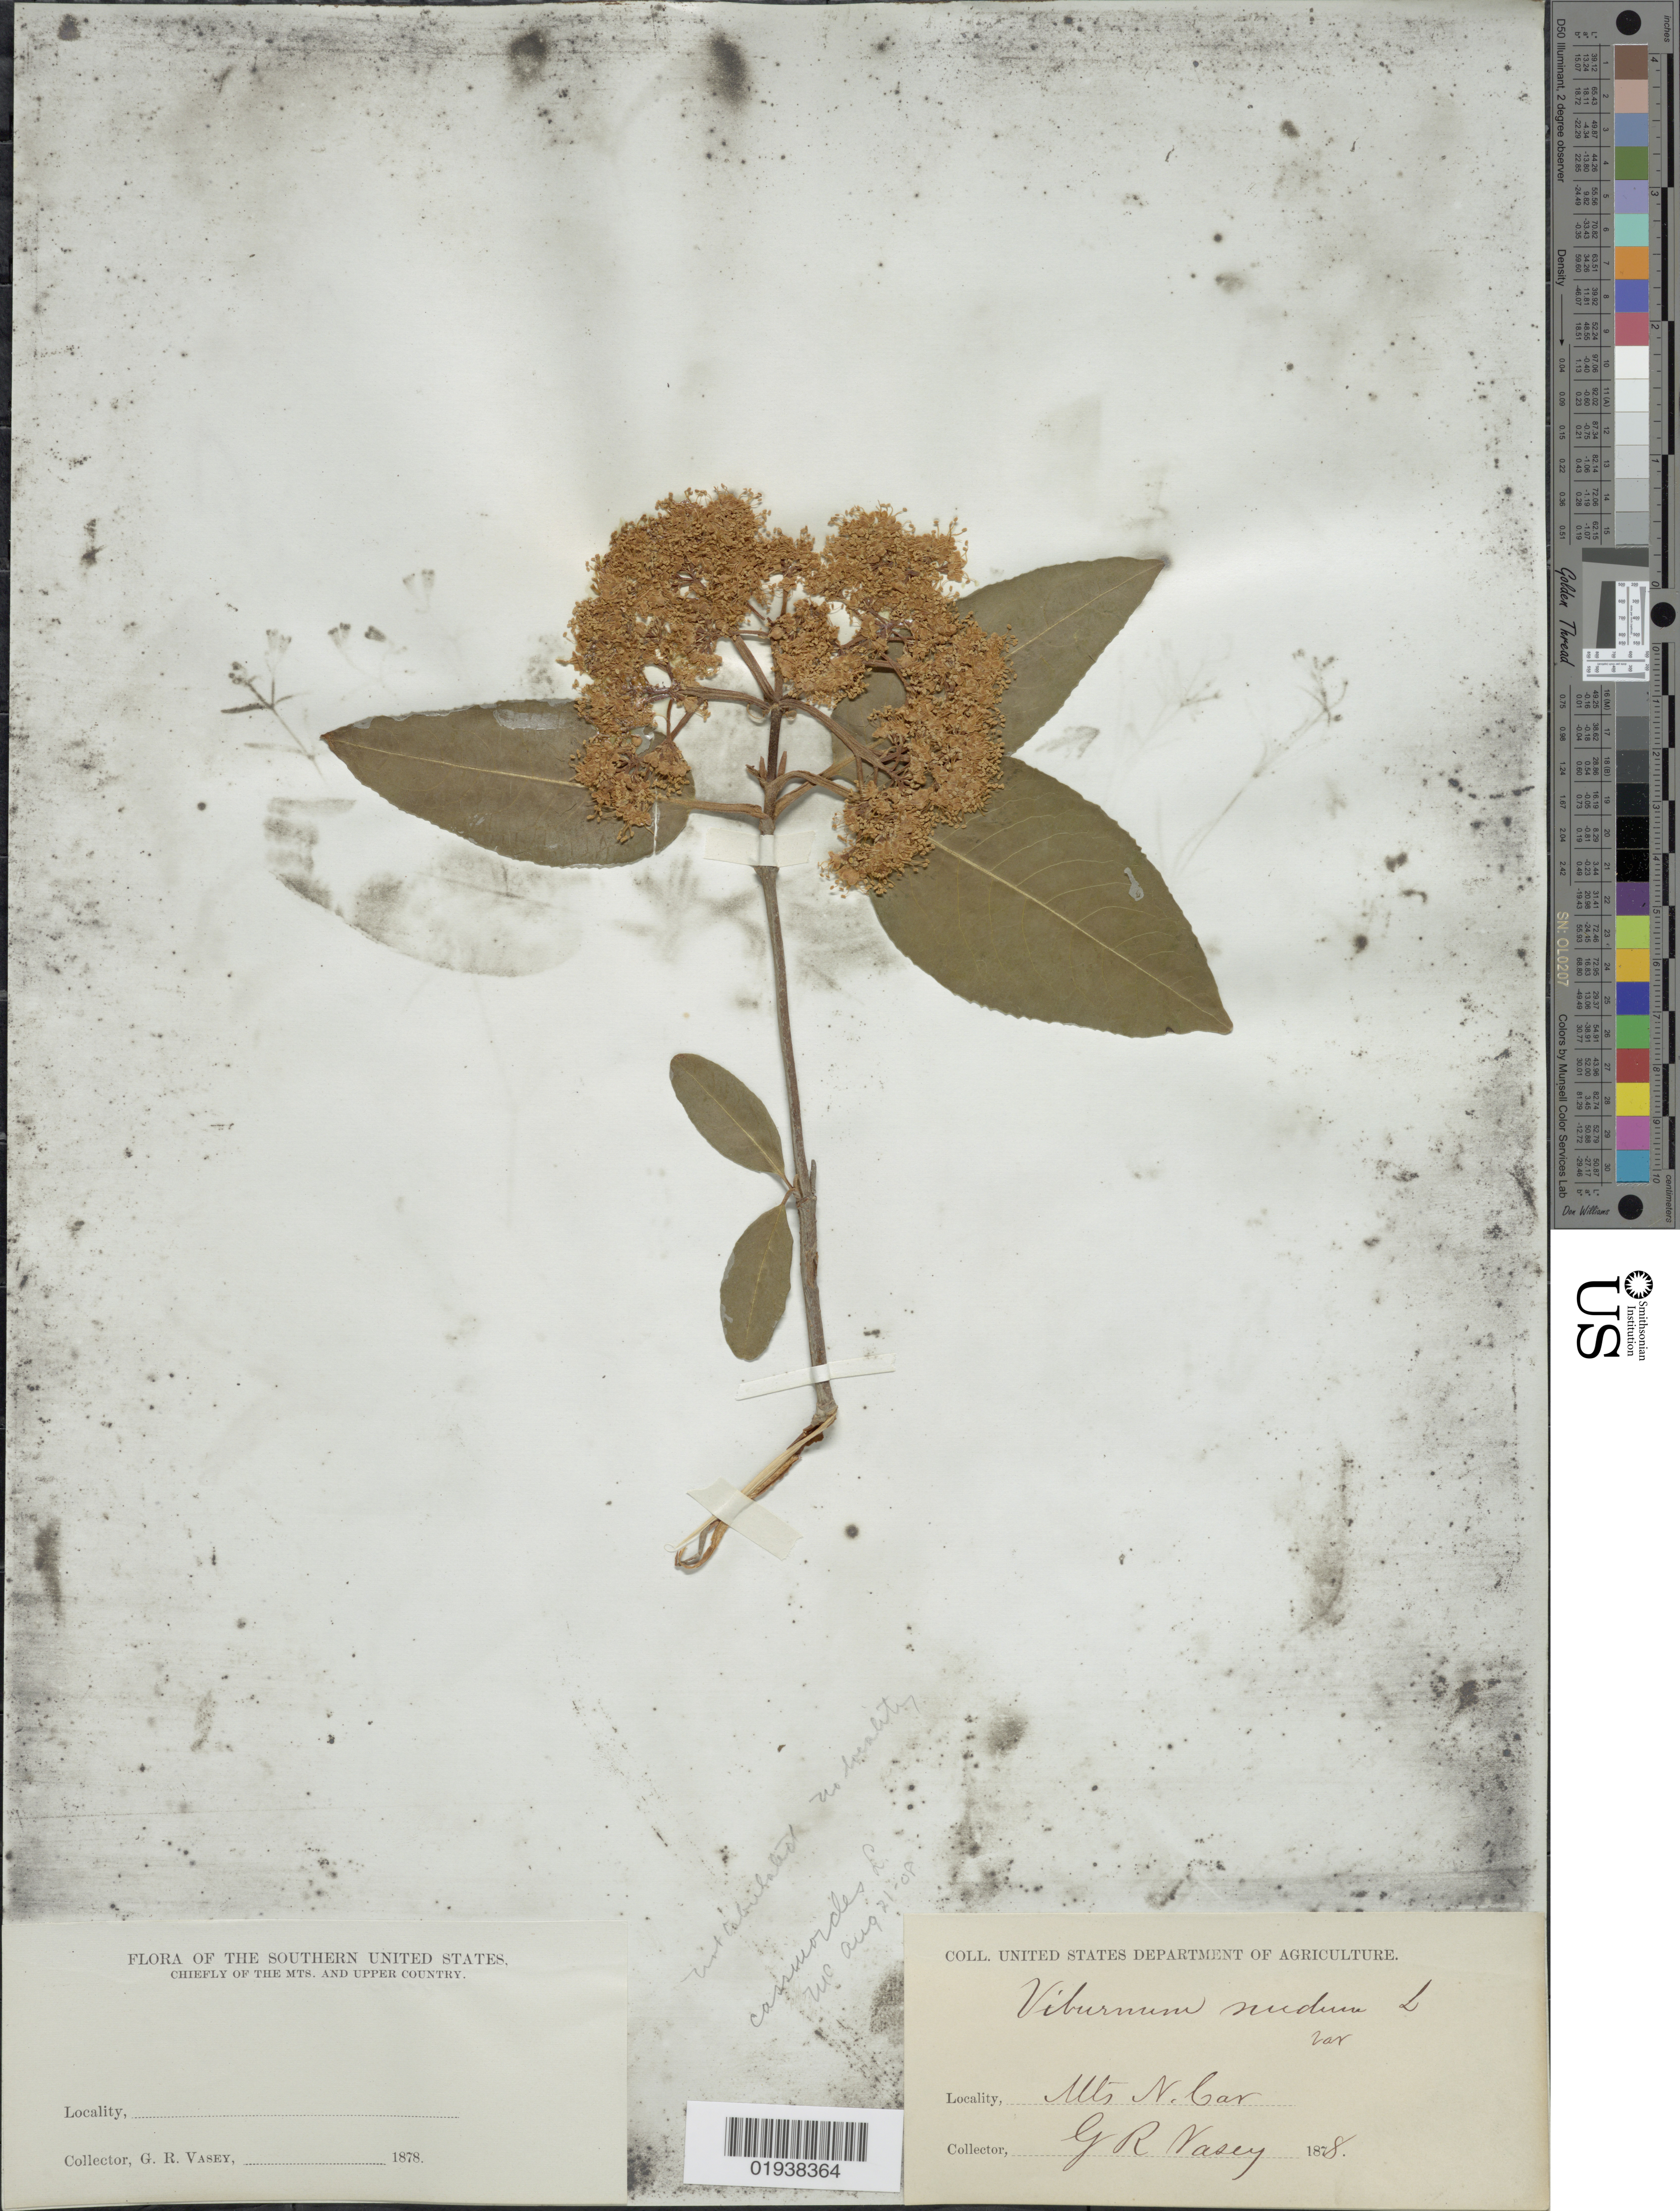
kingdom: Plantae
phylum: Tracheophyta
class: Magnoliopsida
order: Dipsacales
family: Viburnaceae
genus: Viburnum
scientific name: Viburnum cassinoides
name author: L.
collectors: G. R. Vasey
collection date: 1878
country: United States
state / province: North Carolina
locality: Southern United States. Chiefly of the Mts. and Upper County. Mts. N. Car.